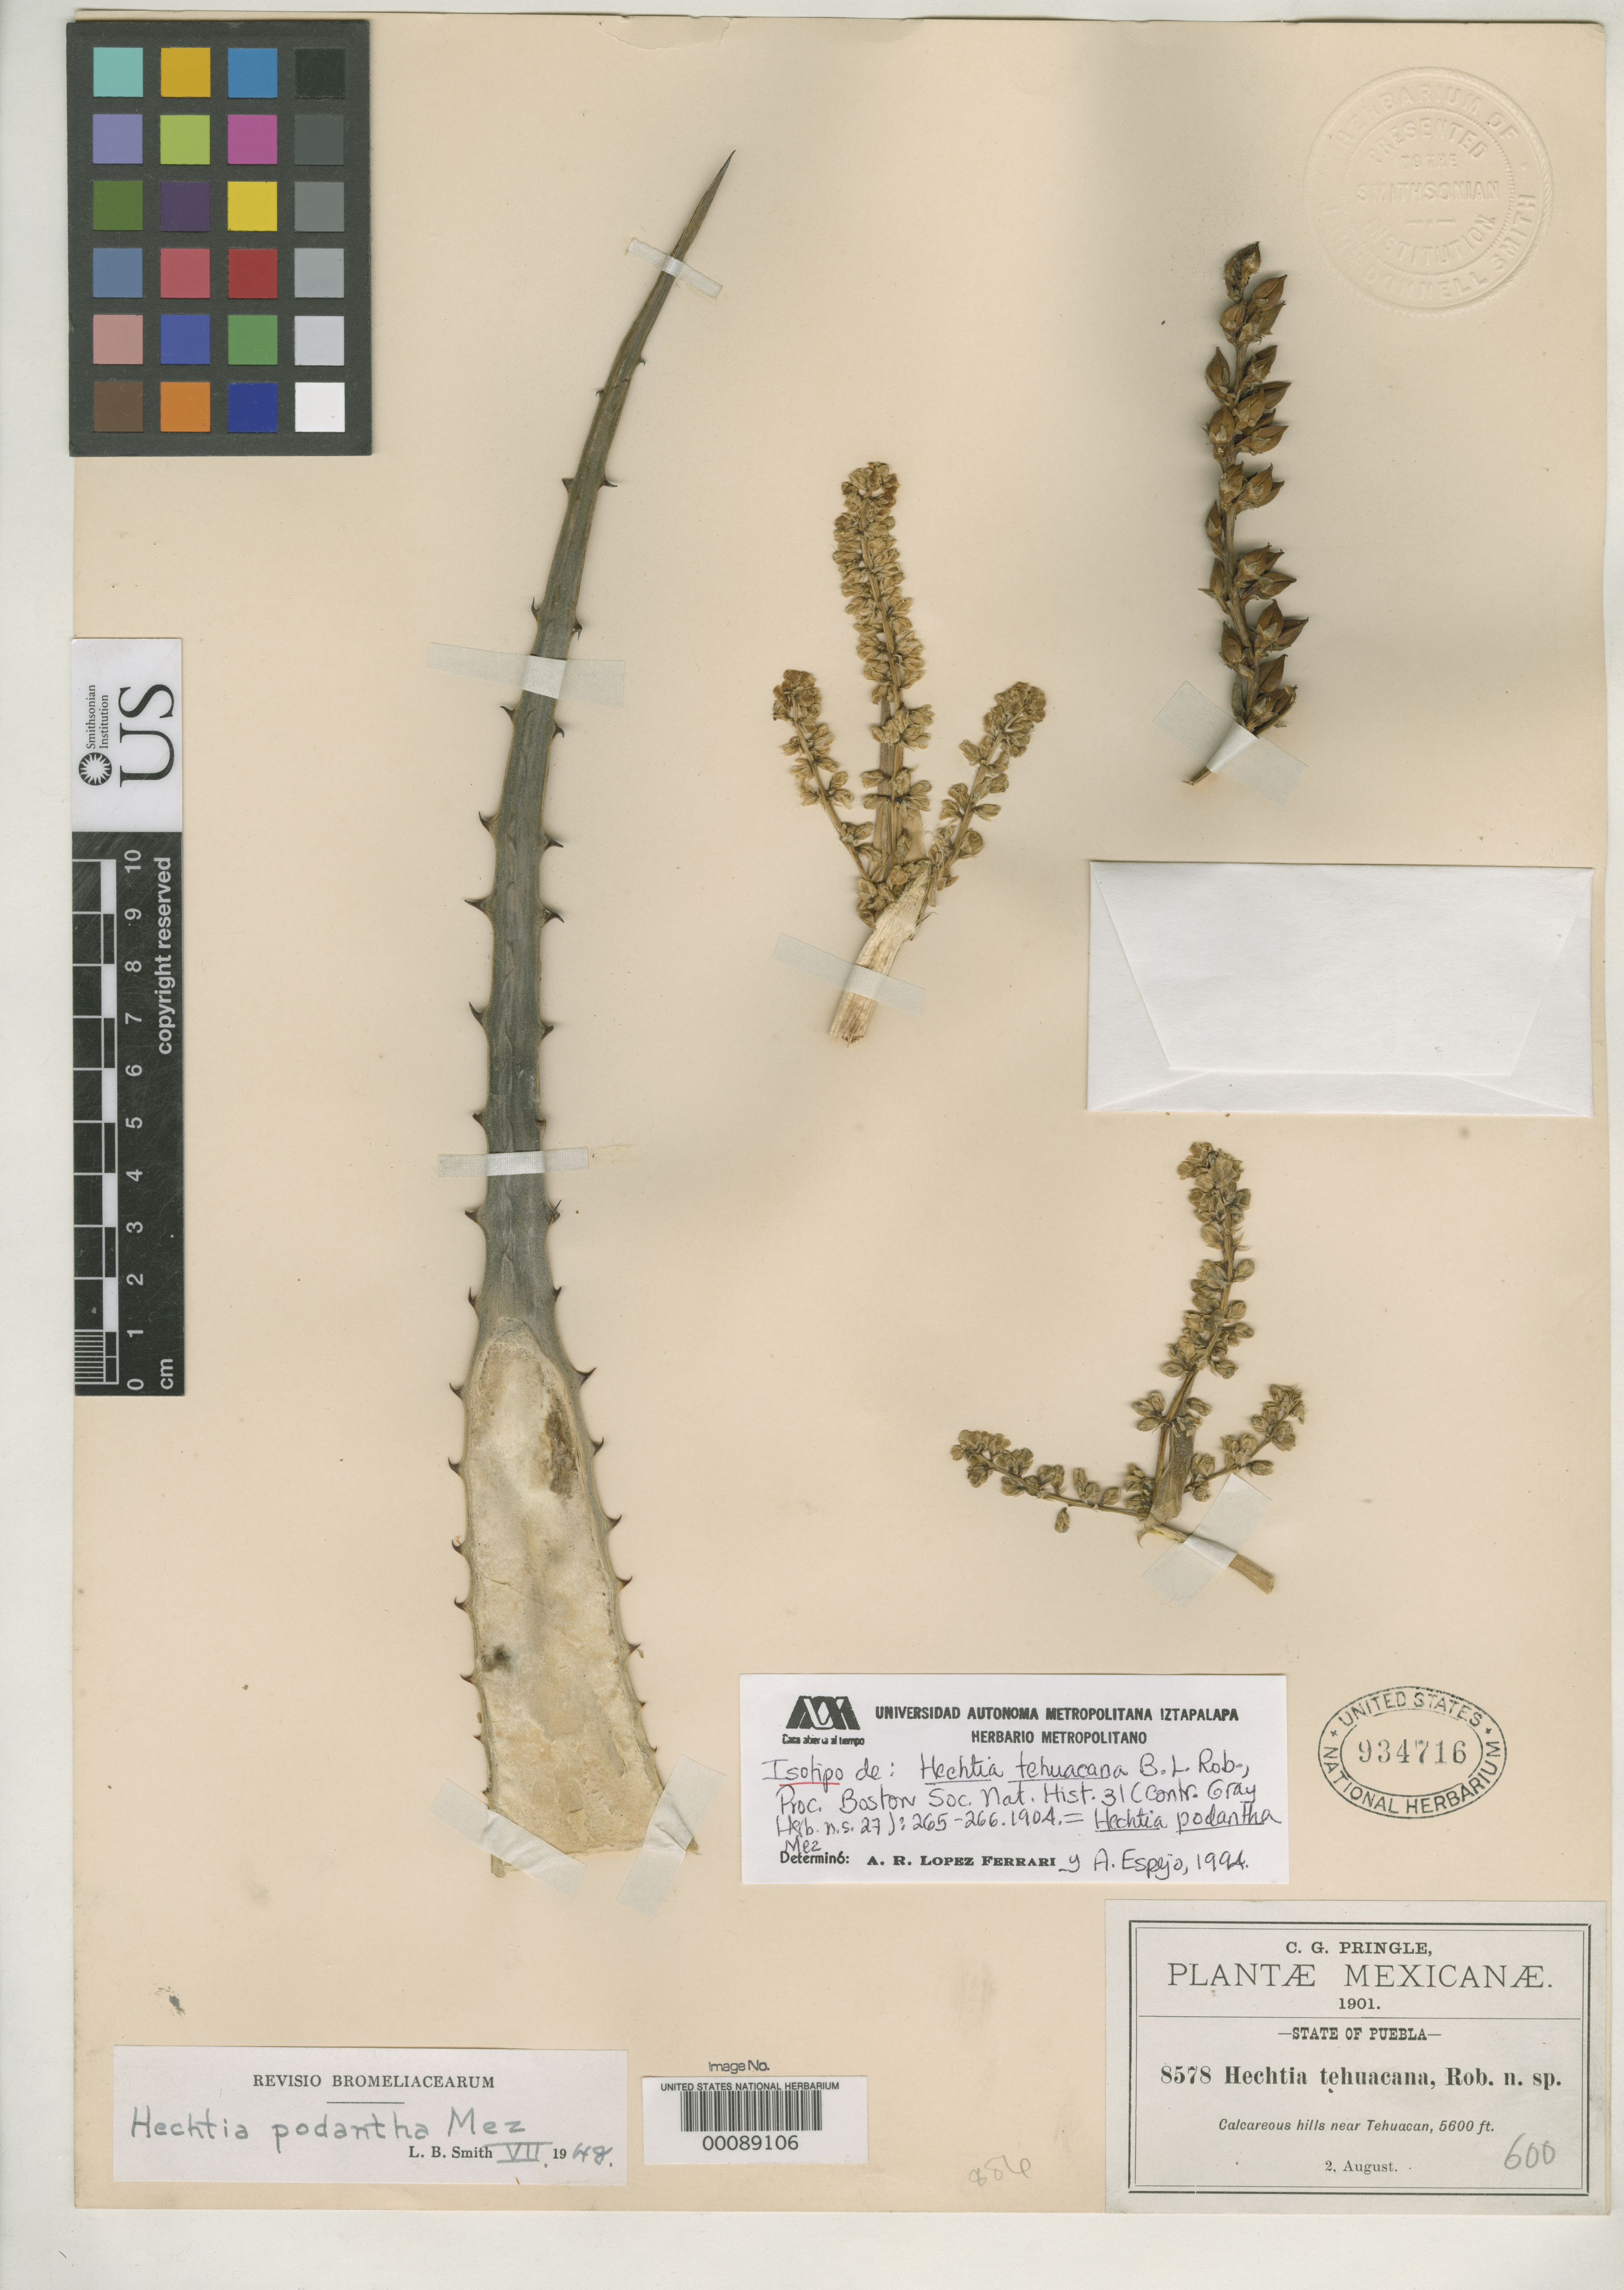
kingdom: Plantae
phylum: Tracheophyta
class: Liliopsida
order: Poales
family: Bromeliaceae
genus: Hechtia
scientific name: Hechtia tehuacana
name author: B.L. Rob.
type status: Isotype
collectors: C. G. Pringle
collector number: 8578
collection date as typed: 02 Aug 1901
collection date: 1901-08-02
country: Mexico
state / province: Puebla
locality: Tehuacan.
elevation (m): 1250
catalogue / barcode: US 934716